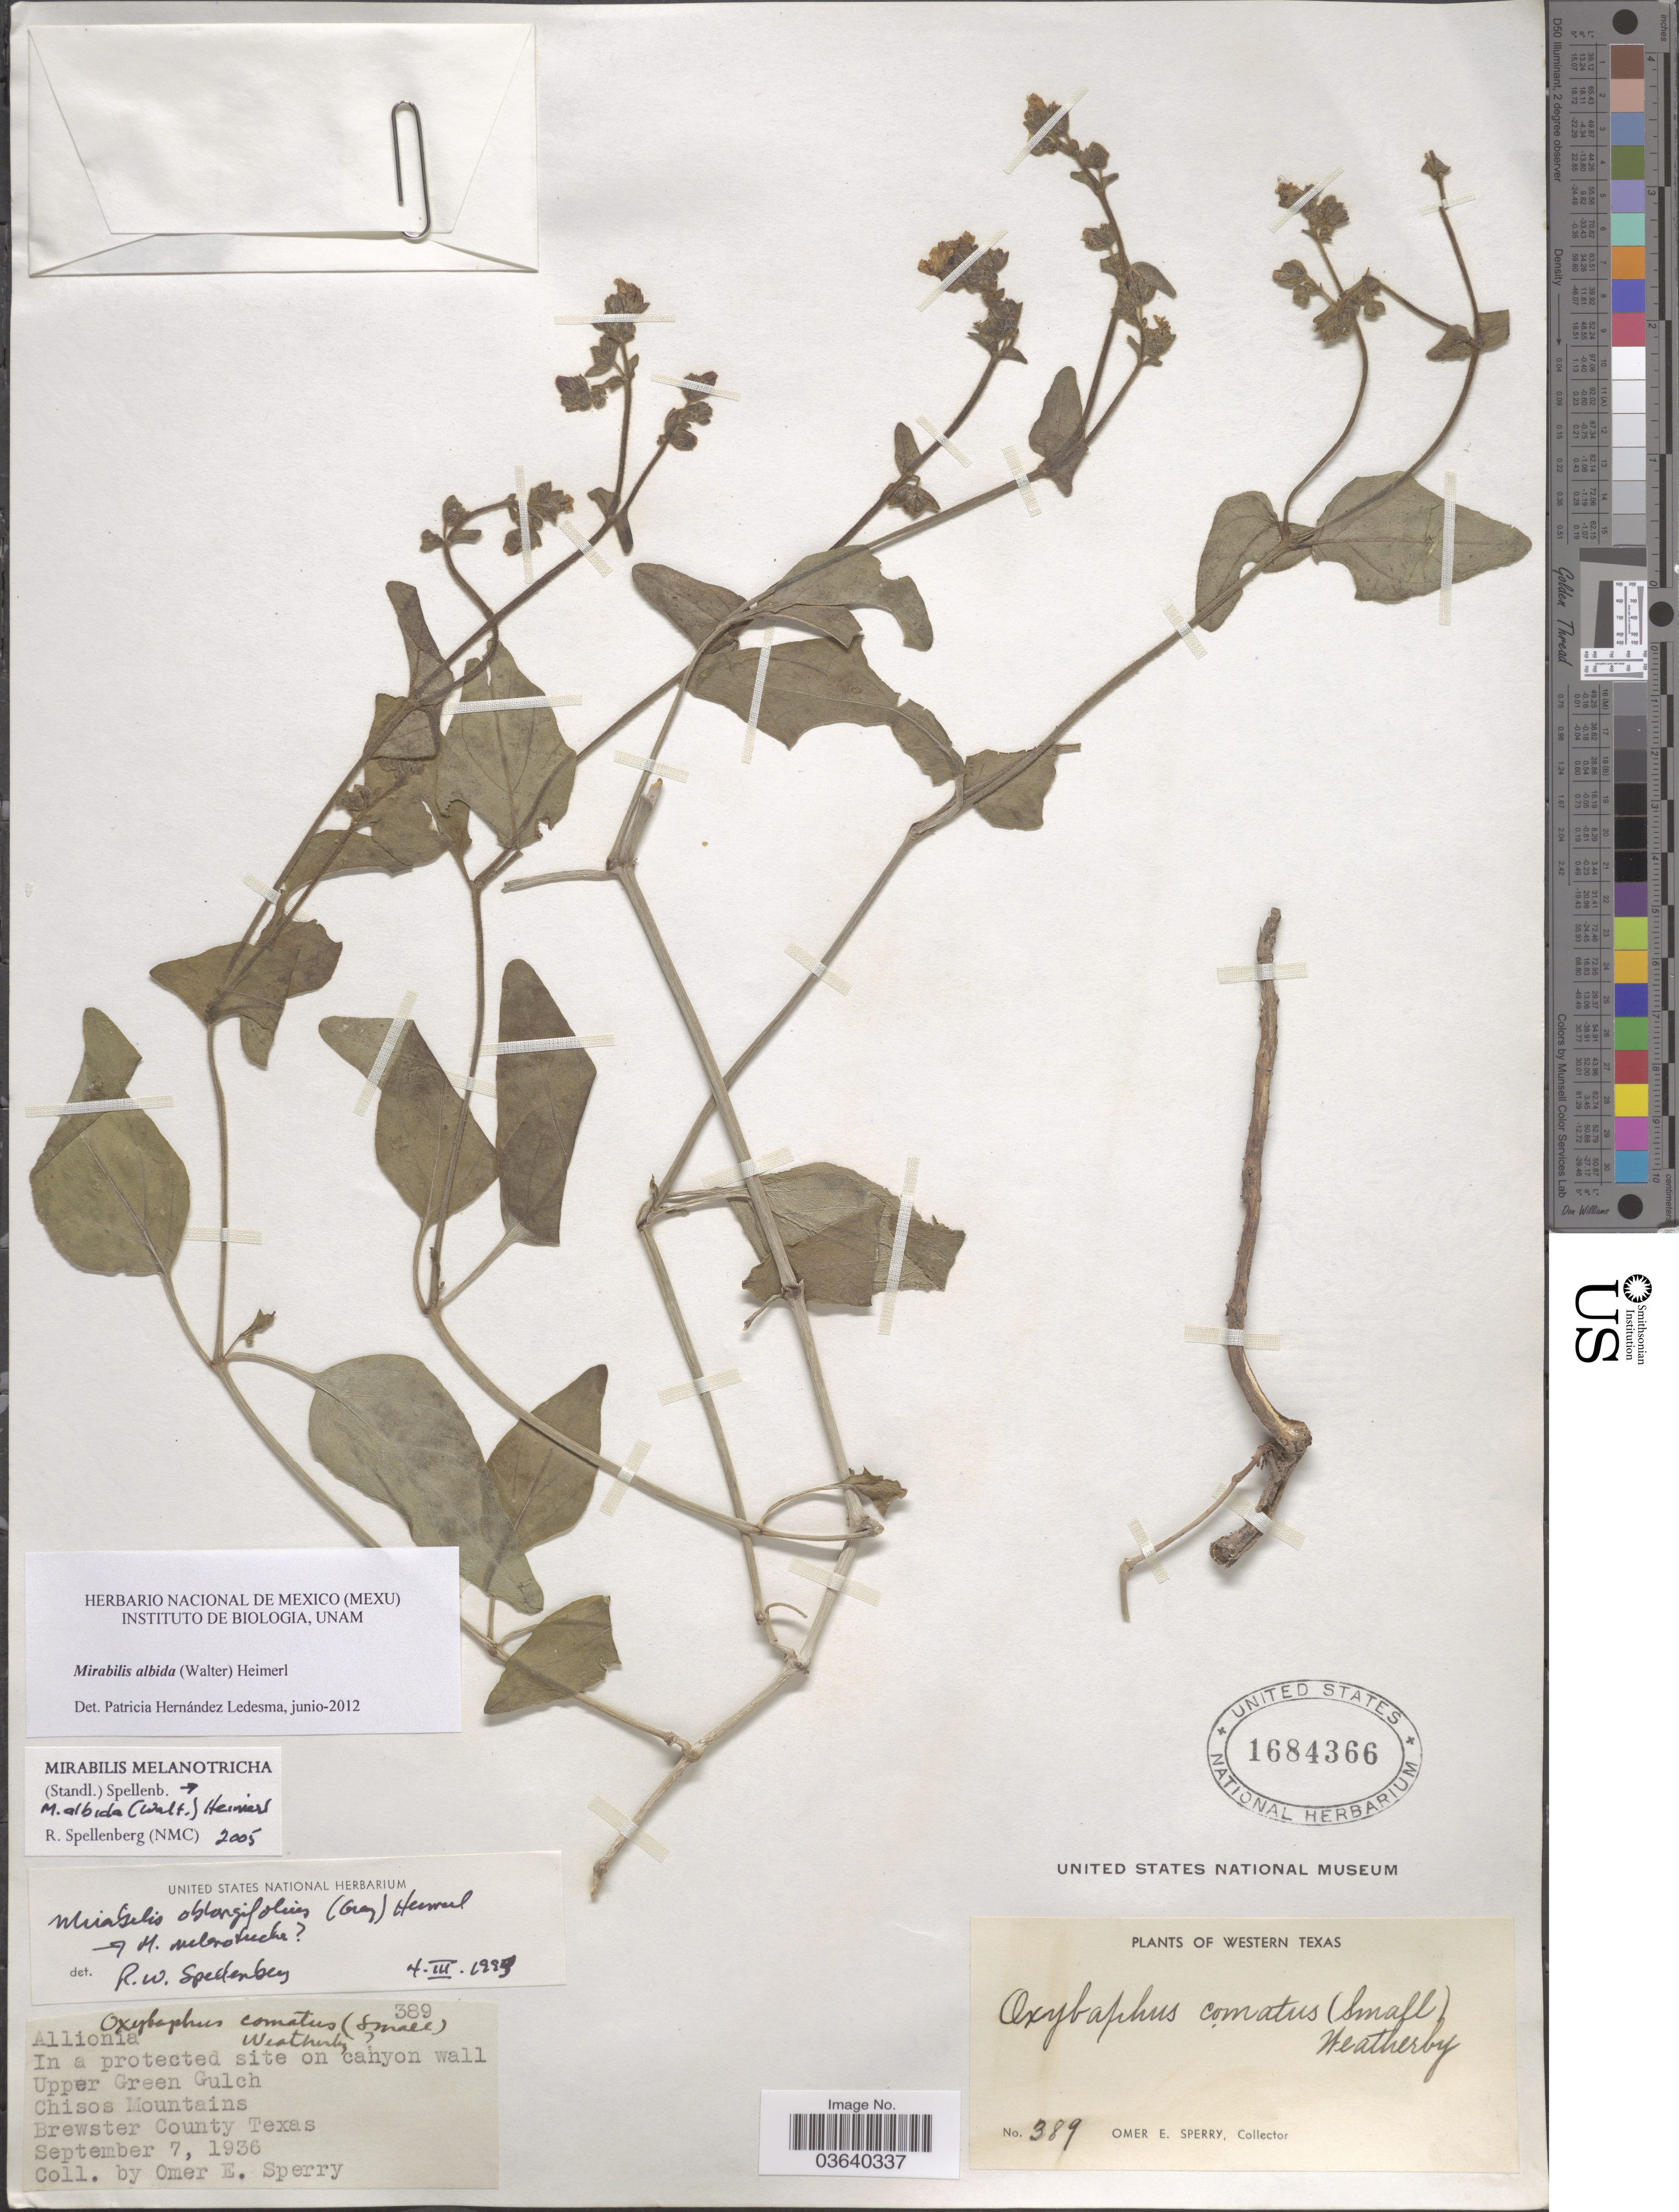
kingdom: Plantae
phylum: Tracheophyta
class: Magnoliopsida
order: Caryophyllales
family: Nyctaginaceae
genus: Mirabilis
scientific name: Mirabilis albida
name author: (Walter) Heimerl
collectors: O. E. Sperry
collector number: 389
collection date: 1936-09-07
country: United States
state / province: Texas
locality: Site on canyon wall. Upper Green Gulch Chisos Mountains, Brewster County. Western Texas.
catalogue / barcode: US 1684366